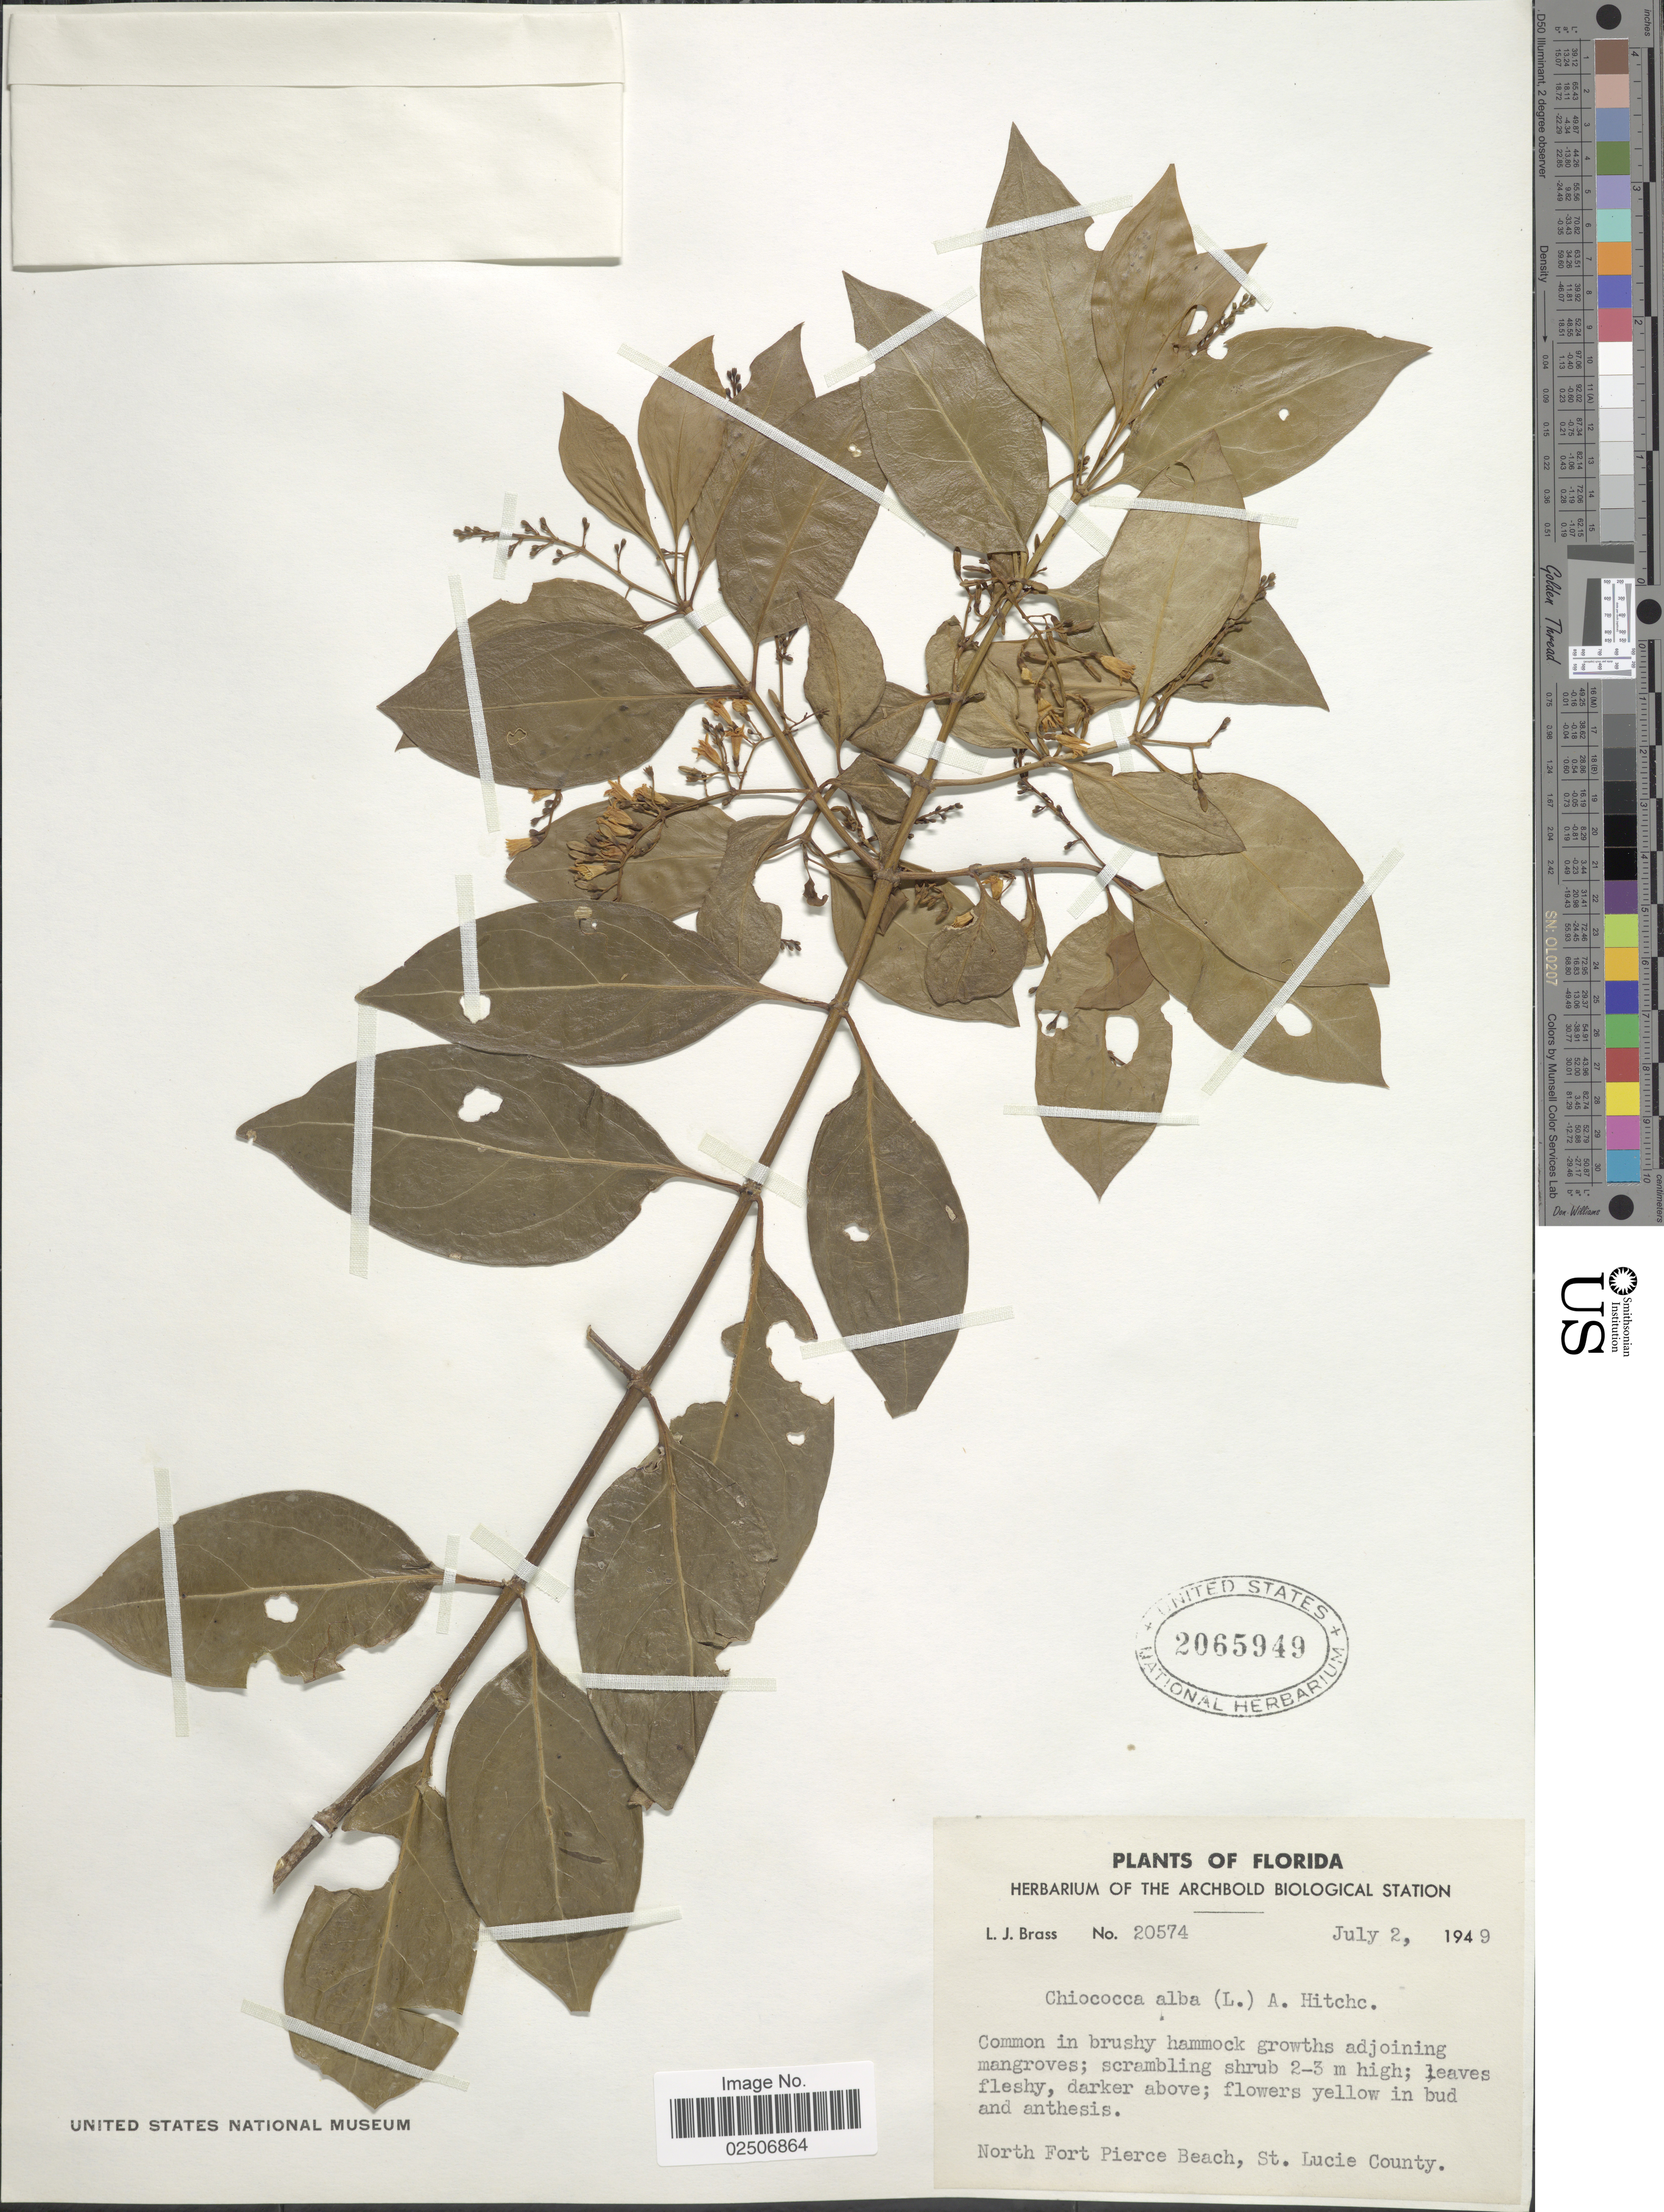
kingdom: Plantae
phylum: Tracheophyta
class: Magnoliopsida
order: Gentianales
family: Rubiaceae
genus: Chiococca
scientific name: Chiococca alba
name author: (L.) Hitchc.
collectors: L. J. Brass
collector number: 20574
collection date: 1949-07-02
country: United States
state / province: Florida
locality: North Fort Pierce Beach, St. Lucie County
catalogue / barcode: US 2065949